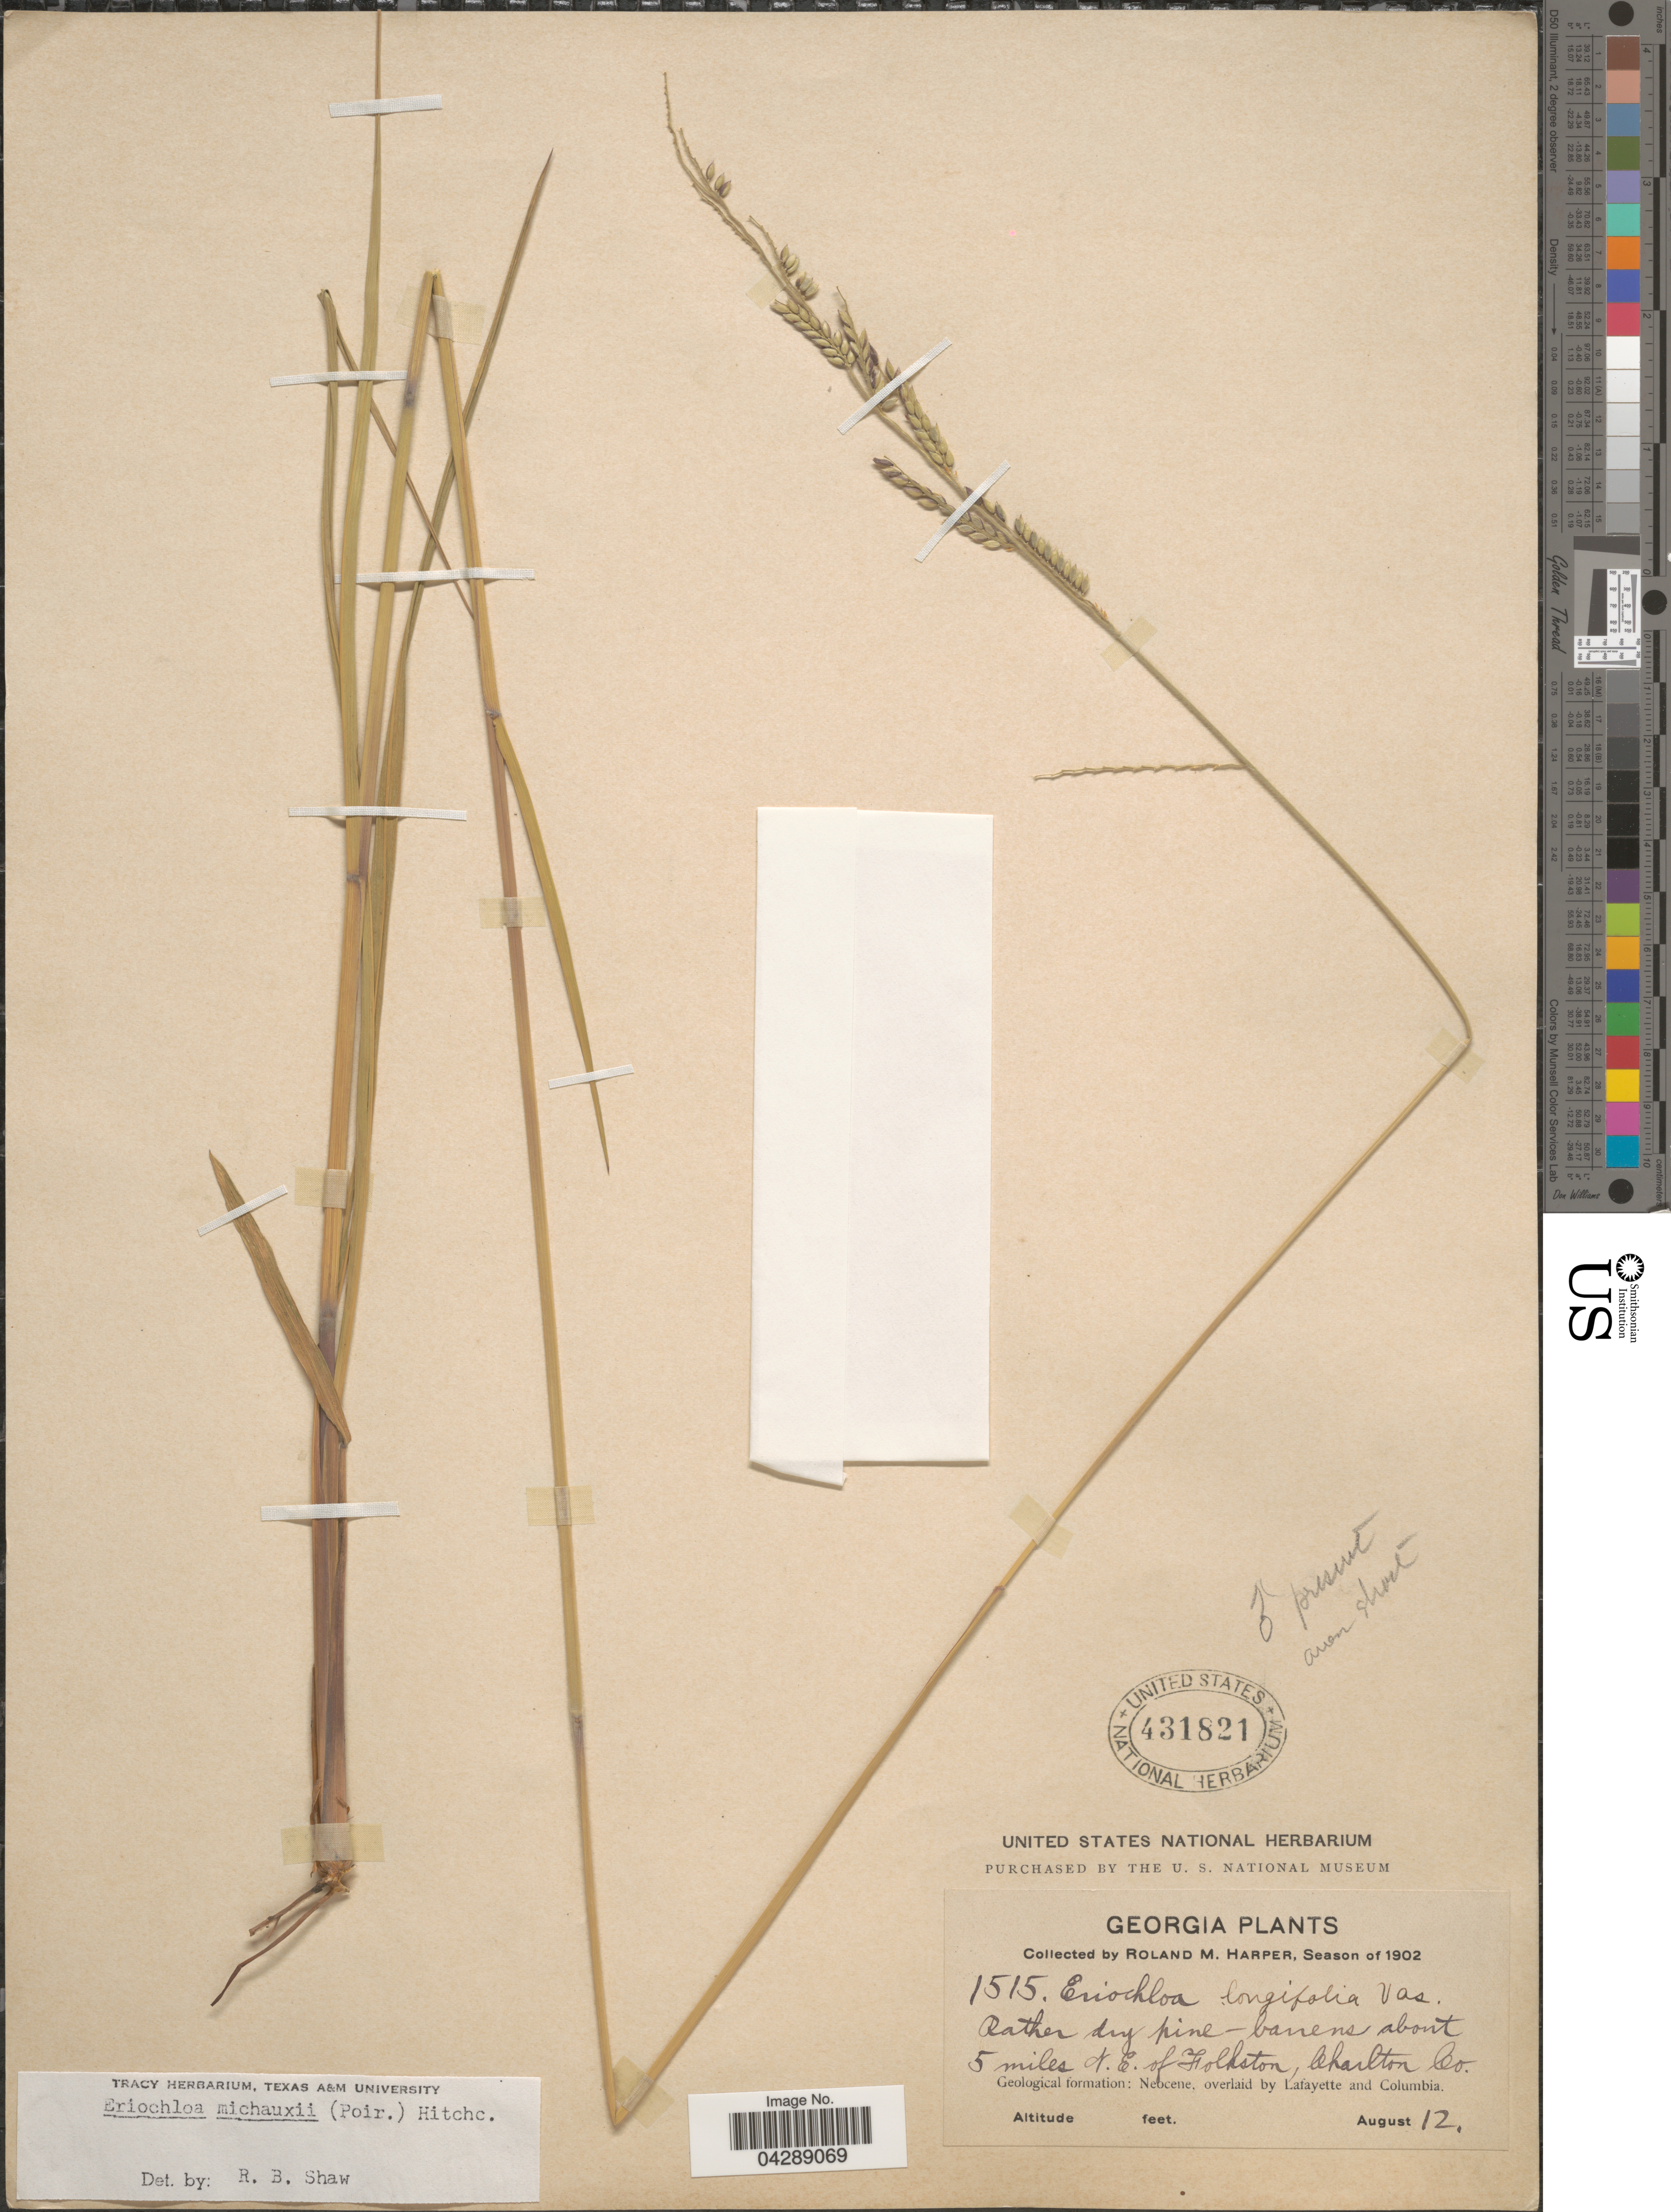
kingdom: Plantae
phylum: Tracheophyta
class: Liliopsida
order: Poales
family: Poaceae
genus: Eriochloa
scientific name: Eriochloa michauxii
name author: (Poir.) Hitchc.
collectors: R. M. Harper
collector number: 1515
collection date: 1902-08-12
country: United States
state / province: Georgia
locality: Rather dry pine-barrens about 5 miles N.E. of Folkston, Charlton Co. Geological formation: Neocene, overlaid by Lafayette and Columbia.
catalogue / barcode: US 431821